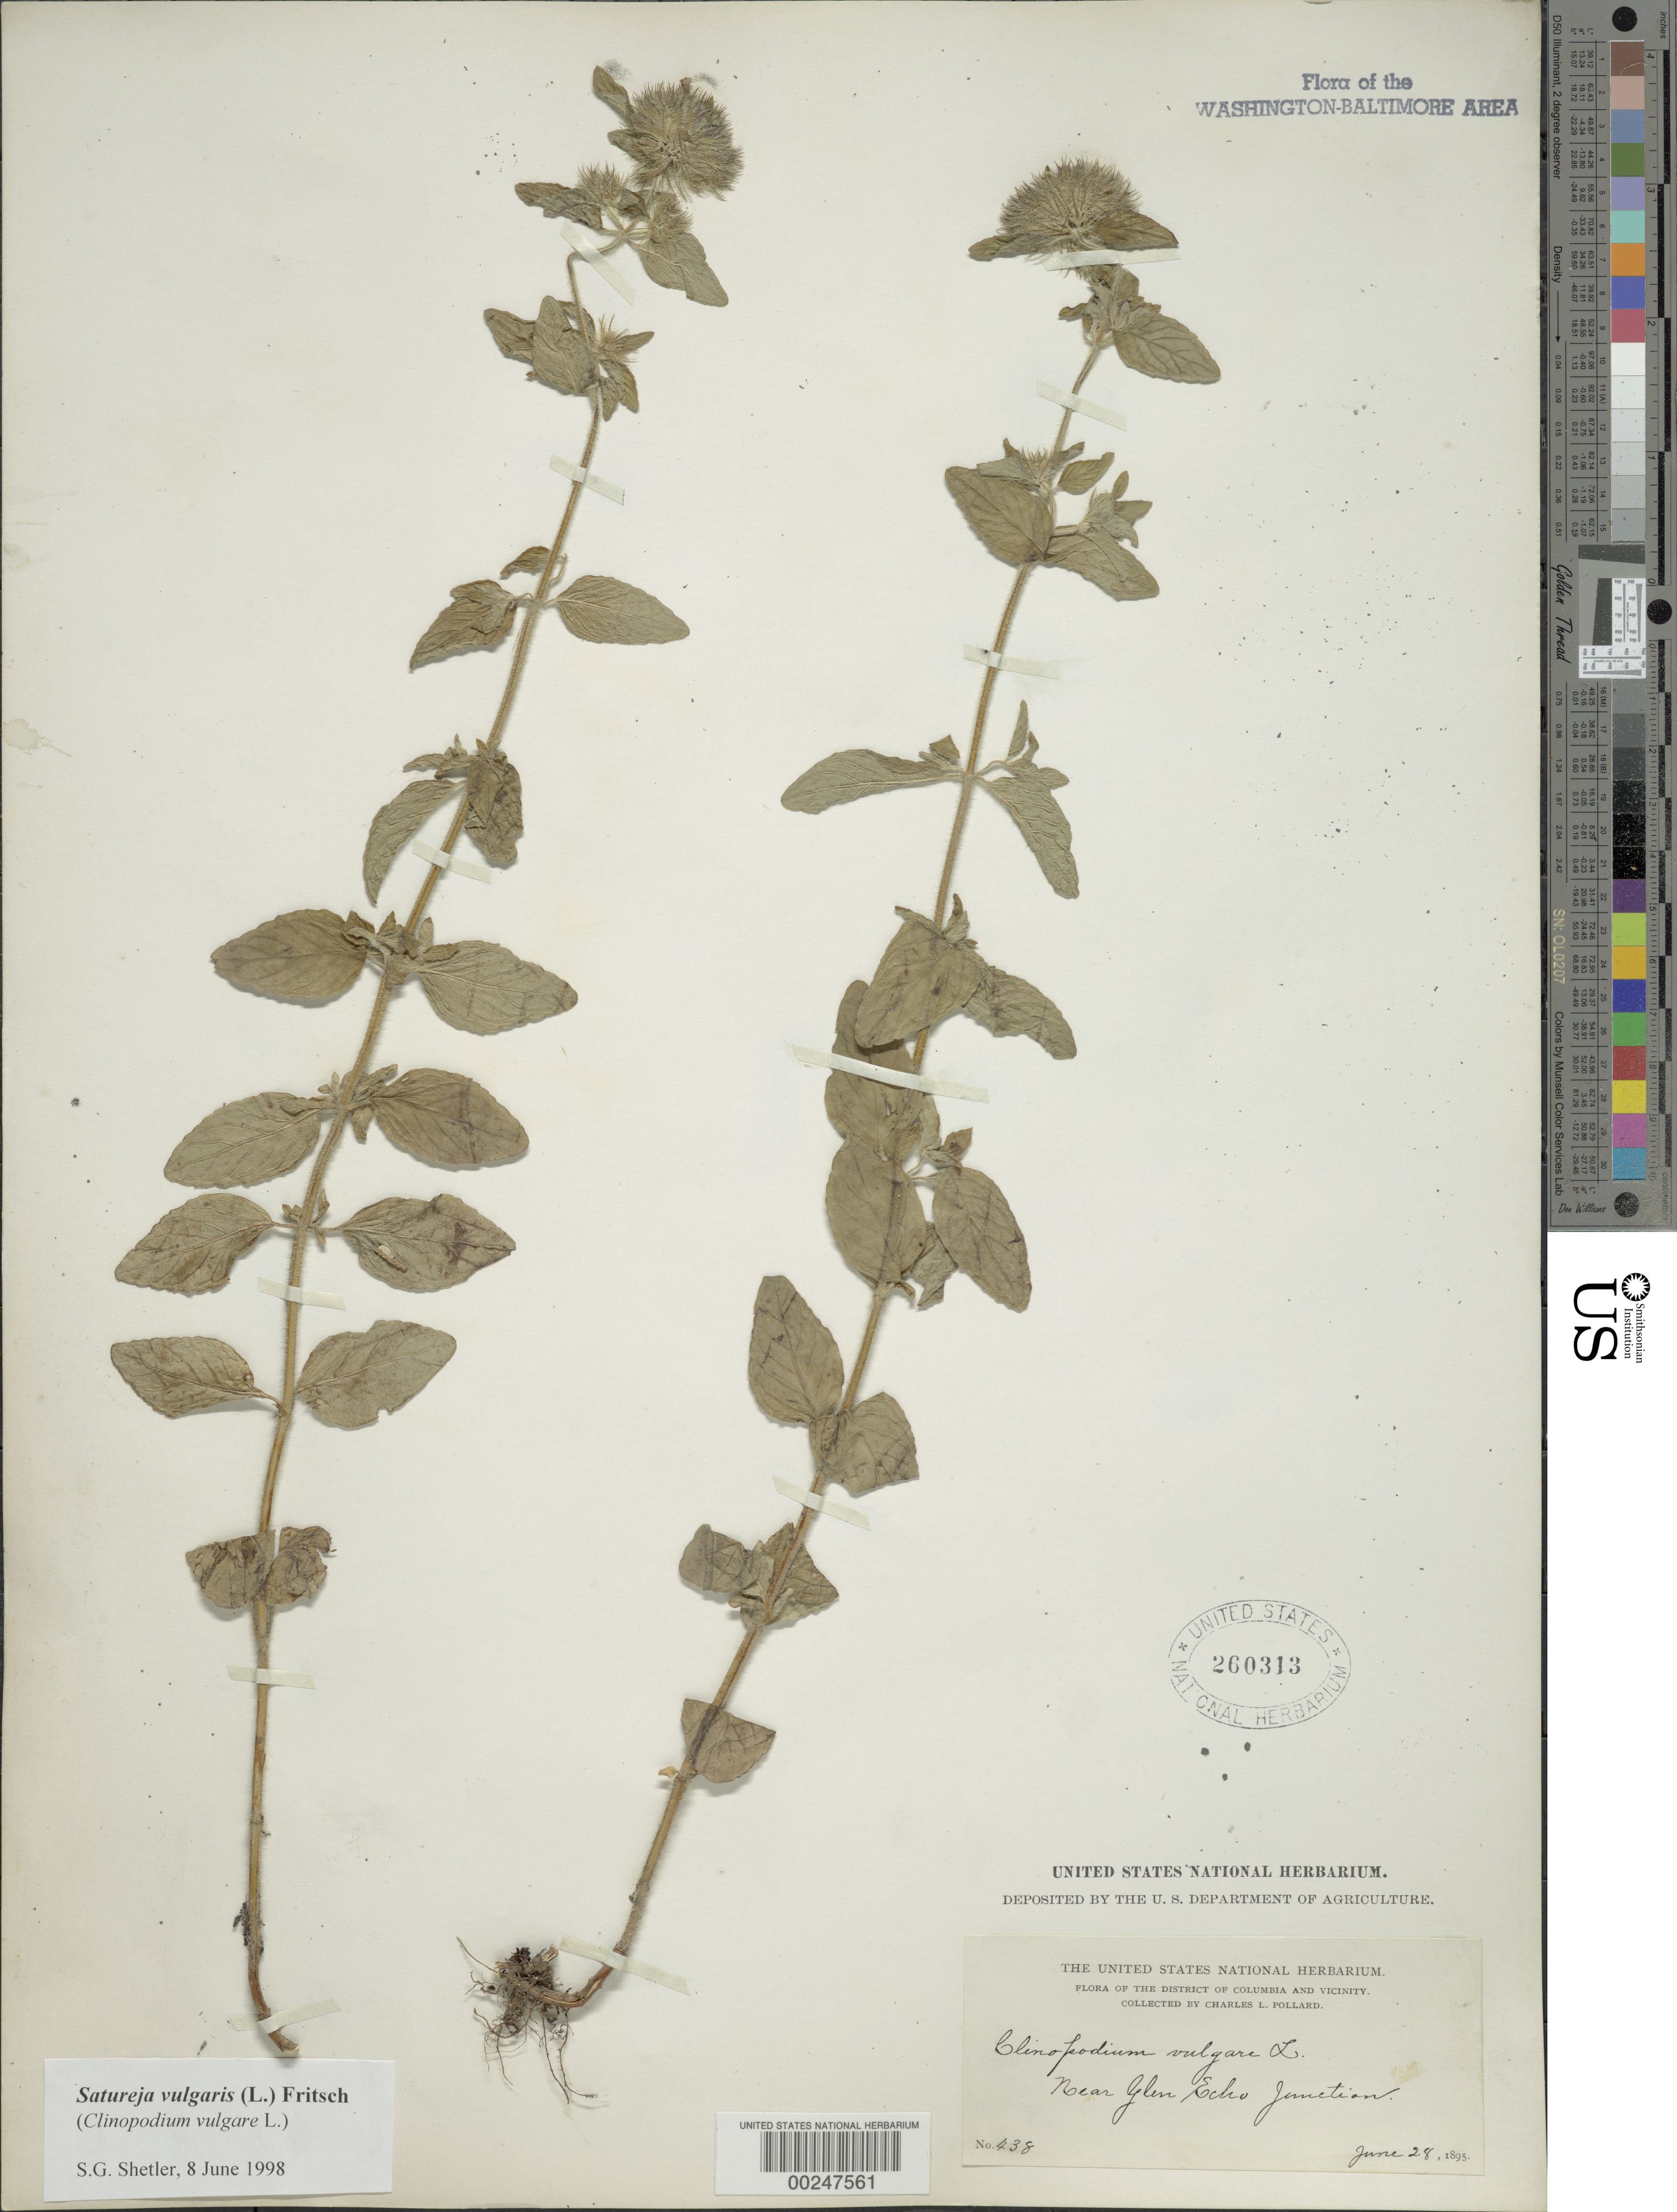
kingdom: Plantae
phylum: Tracheophyta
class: Magnoliopsida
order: Lamiales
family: Lamiaceae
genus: Clinopodium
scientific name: Clinopodium vulgare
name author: L.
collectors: C. L. Pollard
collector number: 438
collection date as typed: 28 Jun 1895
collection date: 1895-06-28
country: United States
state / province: Maryland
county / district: Montgomery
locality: Near Glen Echo Junction C. & O. Canal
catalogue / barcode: US 260313